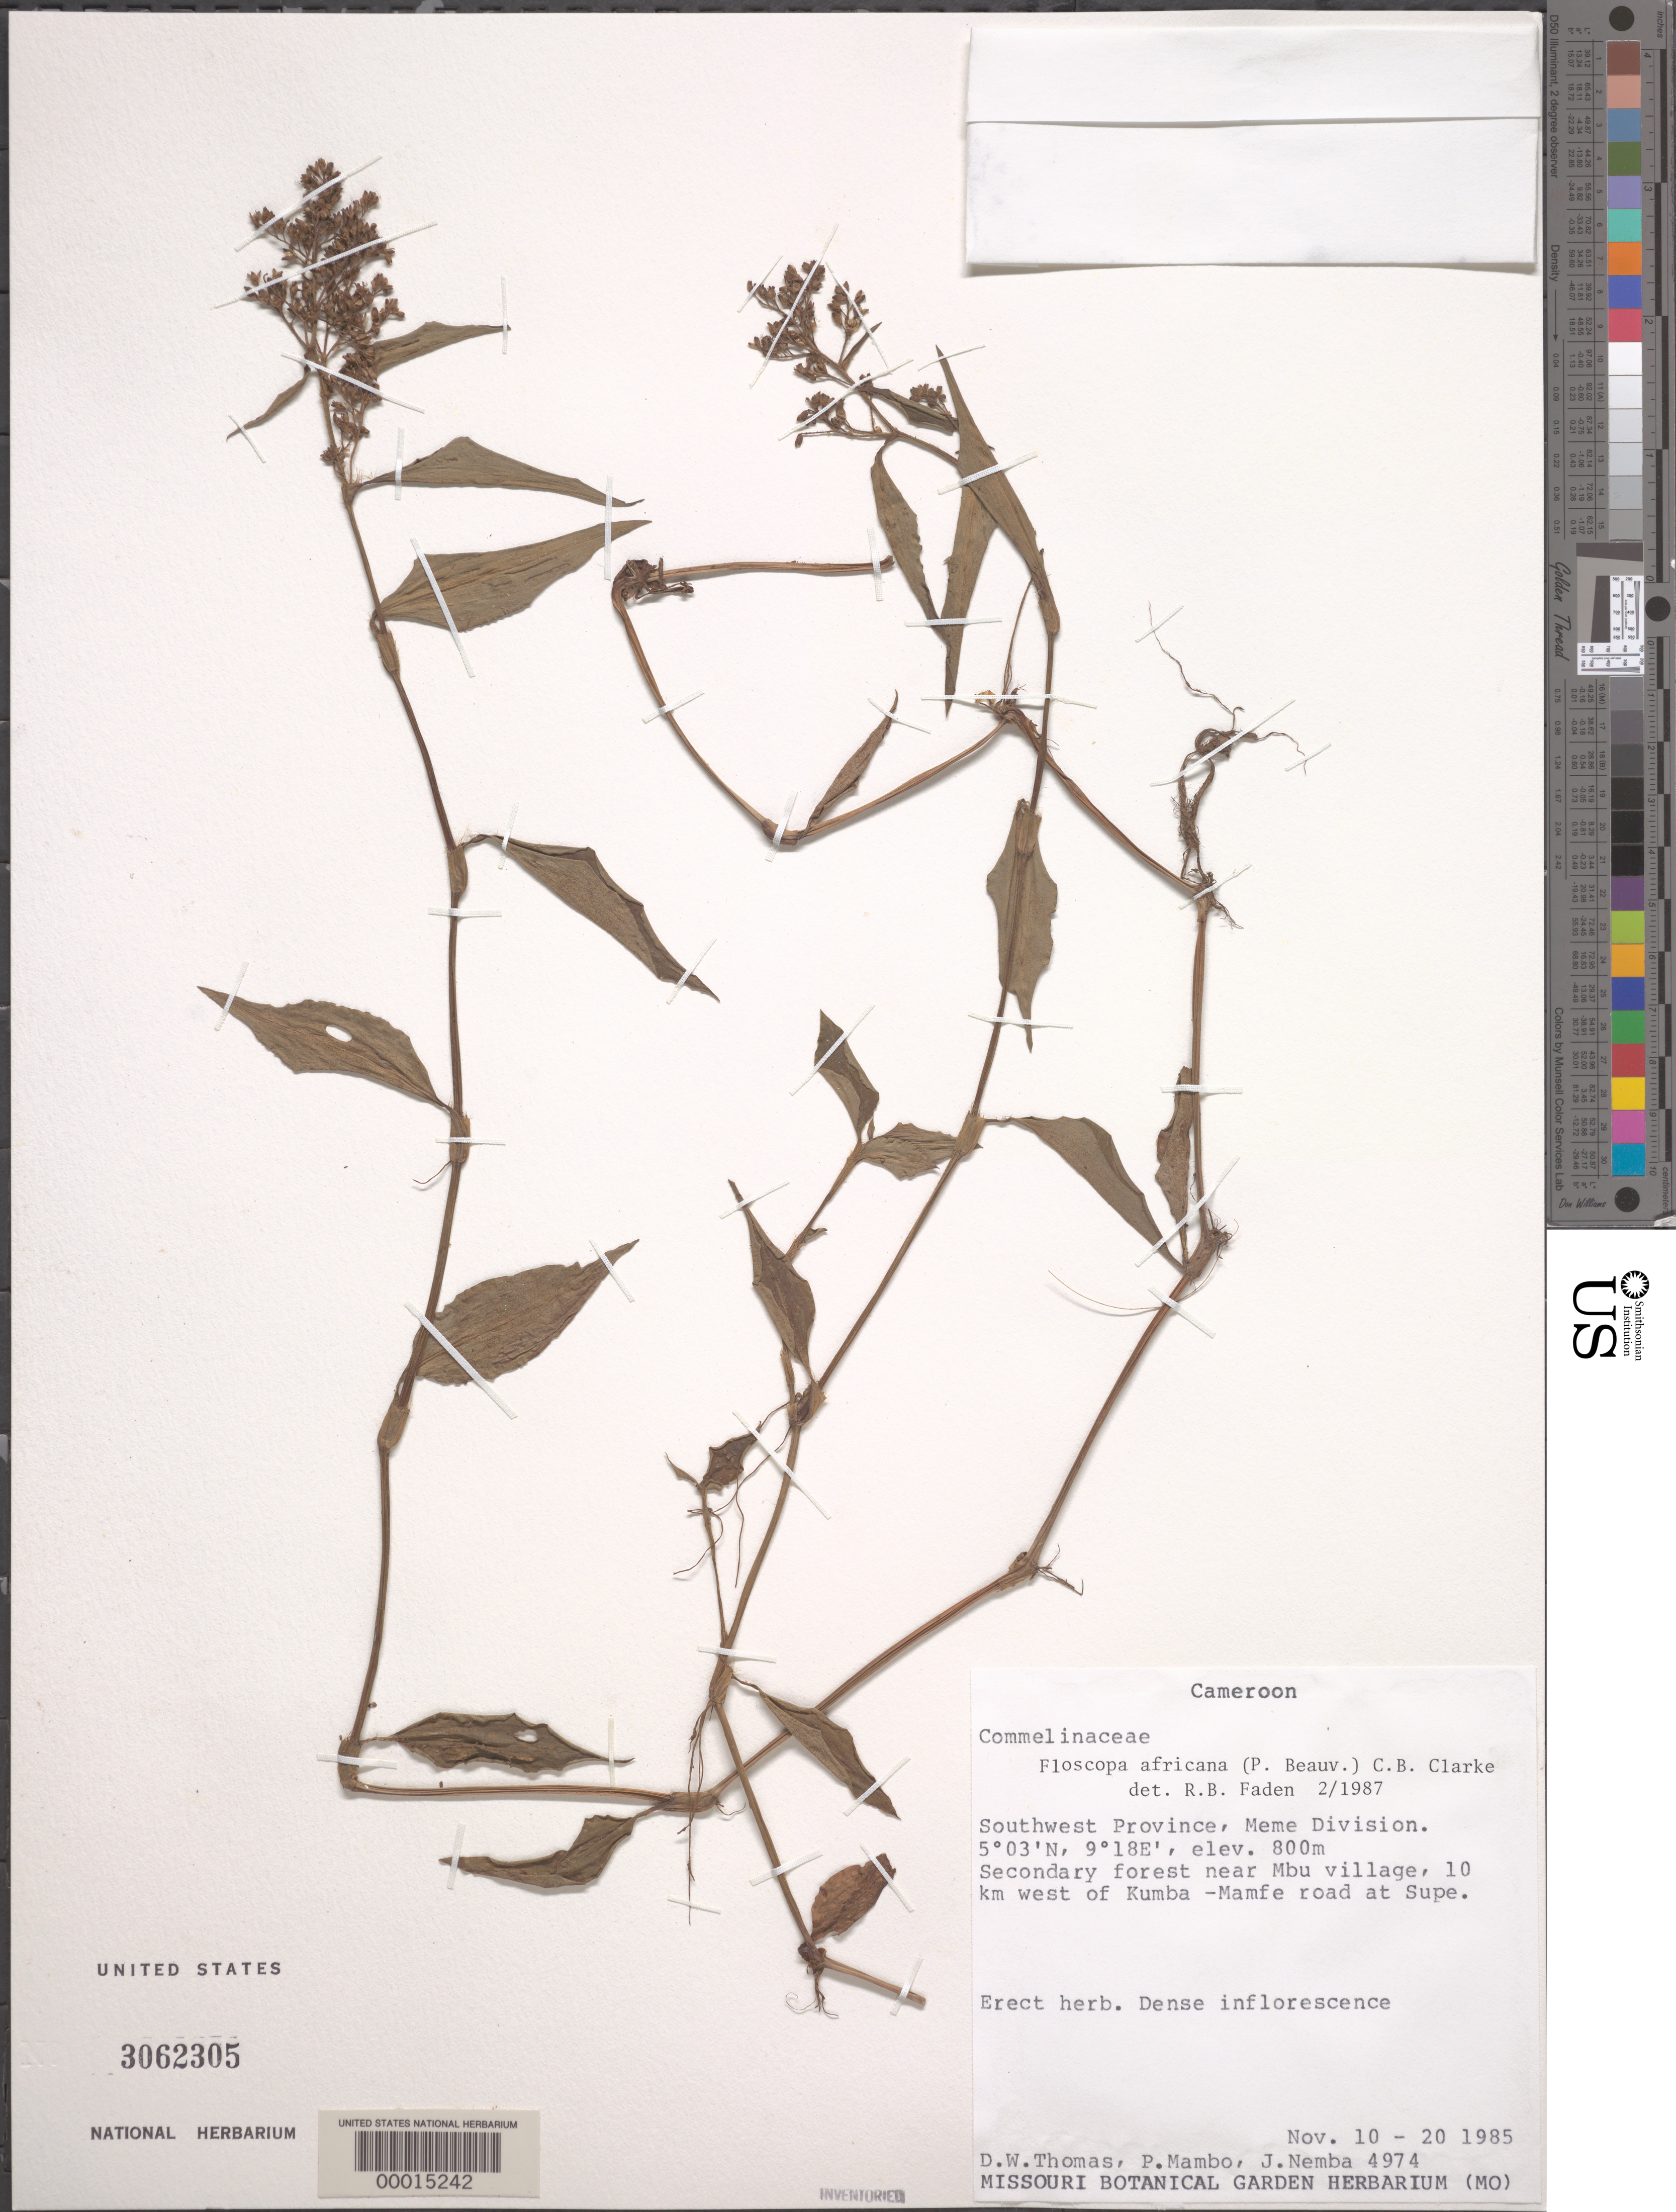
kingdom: Plantae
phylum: Tracheophyta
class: Liliopsida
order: Commelinales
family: Commelinaceae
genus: Floscopa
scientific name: Floscopa africana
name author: (P. Beauv.) C.B. Clarke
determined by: Faden, Robert B., (US), Smithsonian Institution - National Museum of Natural History (UNITED STATES)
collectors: D. W. Thomas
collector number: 4974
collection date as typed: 10 Nov 1985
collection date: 1985-11-10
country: Cameroon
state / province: Sud-Ouest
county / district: Meme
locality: Near mbu village, w of kumba-mamfe road at supe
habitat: Secondary forest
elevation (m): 800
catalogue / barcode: US 3062305